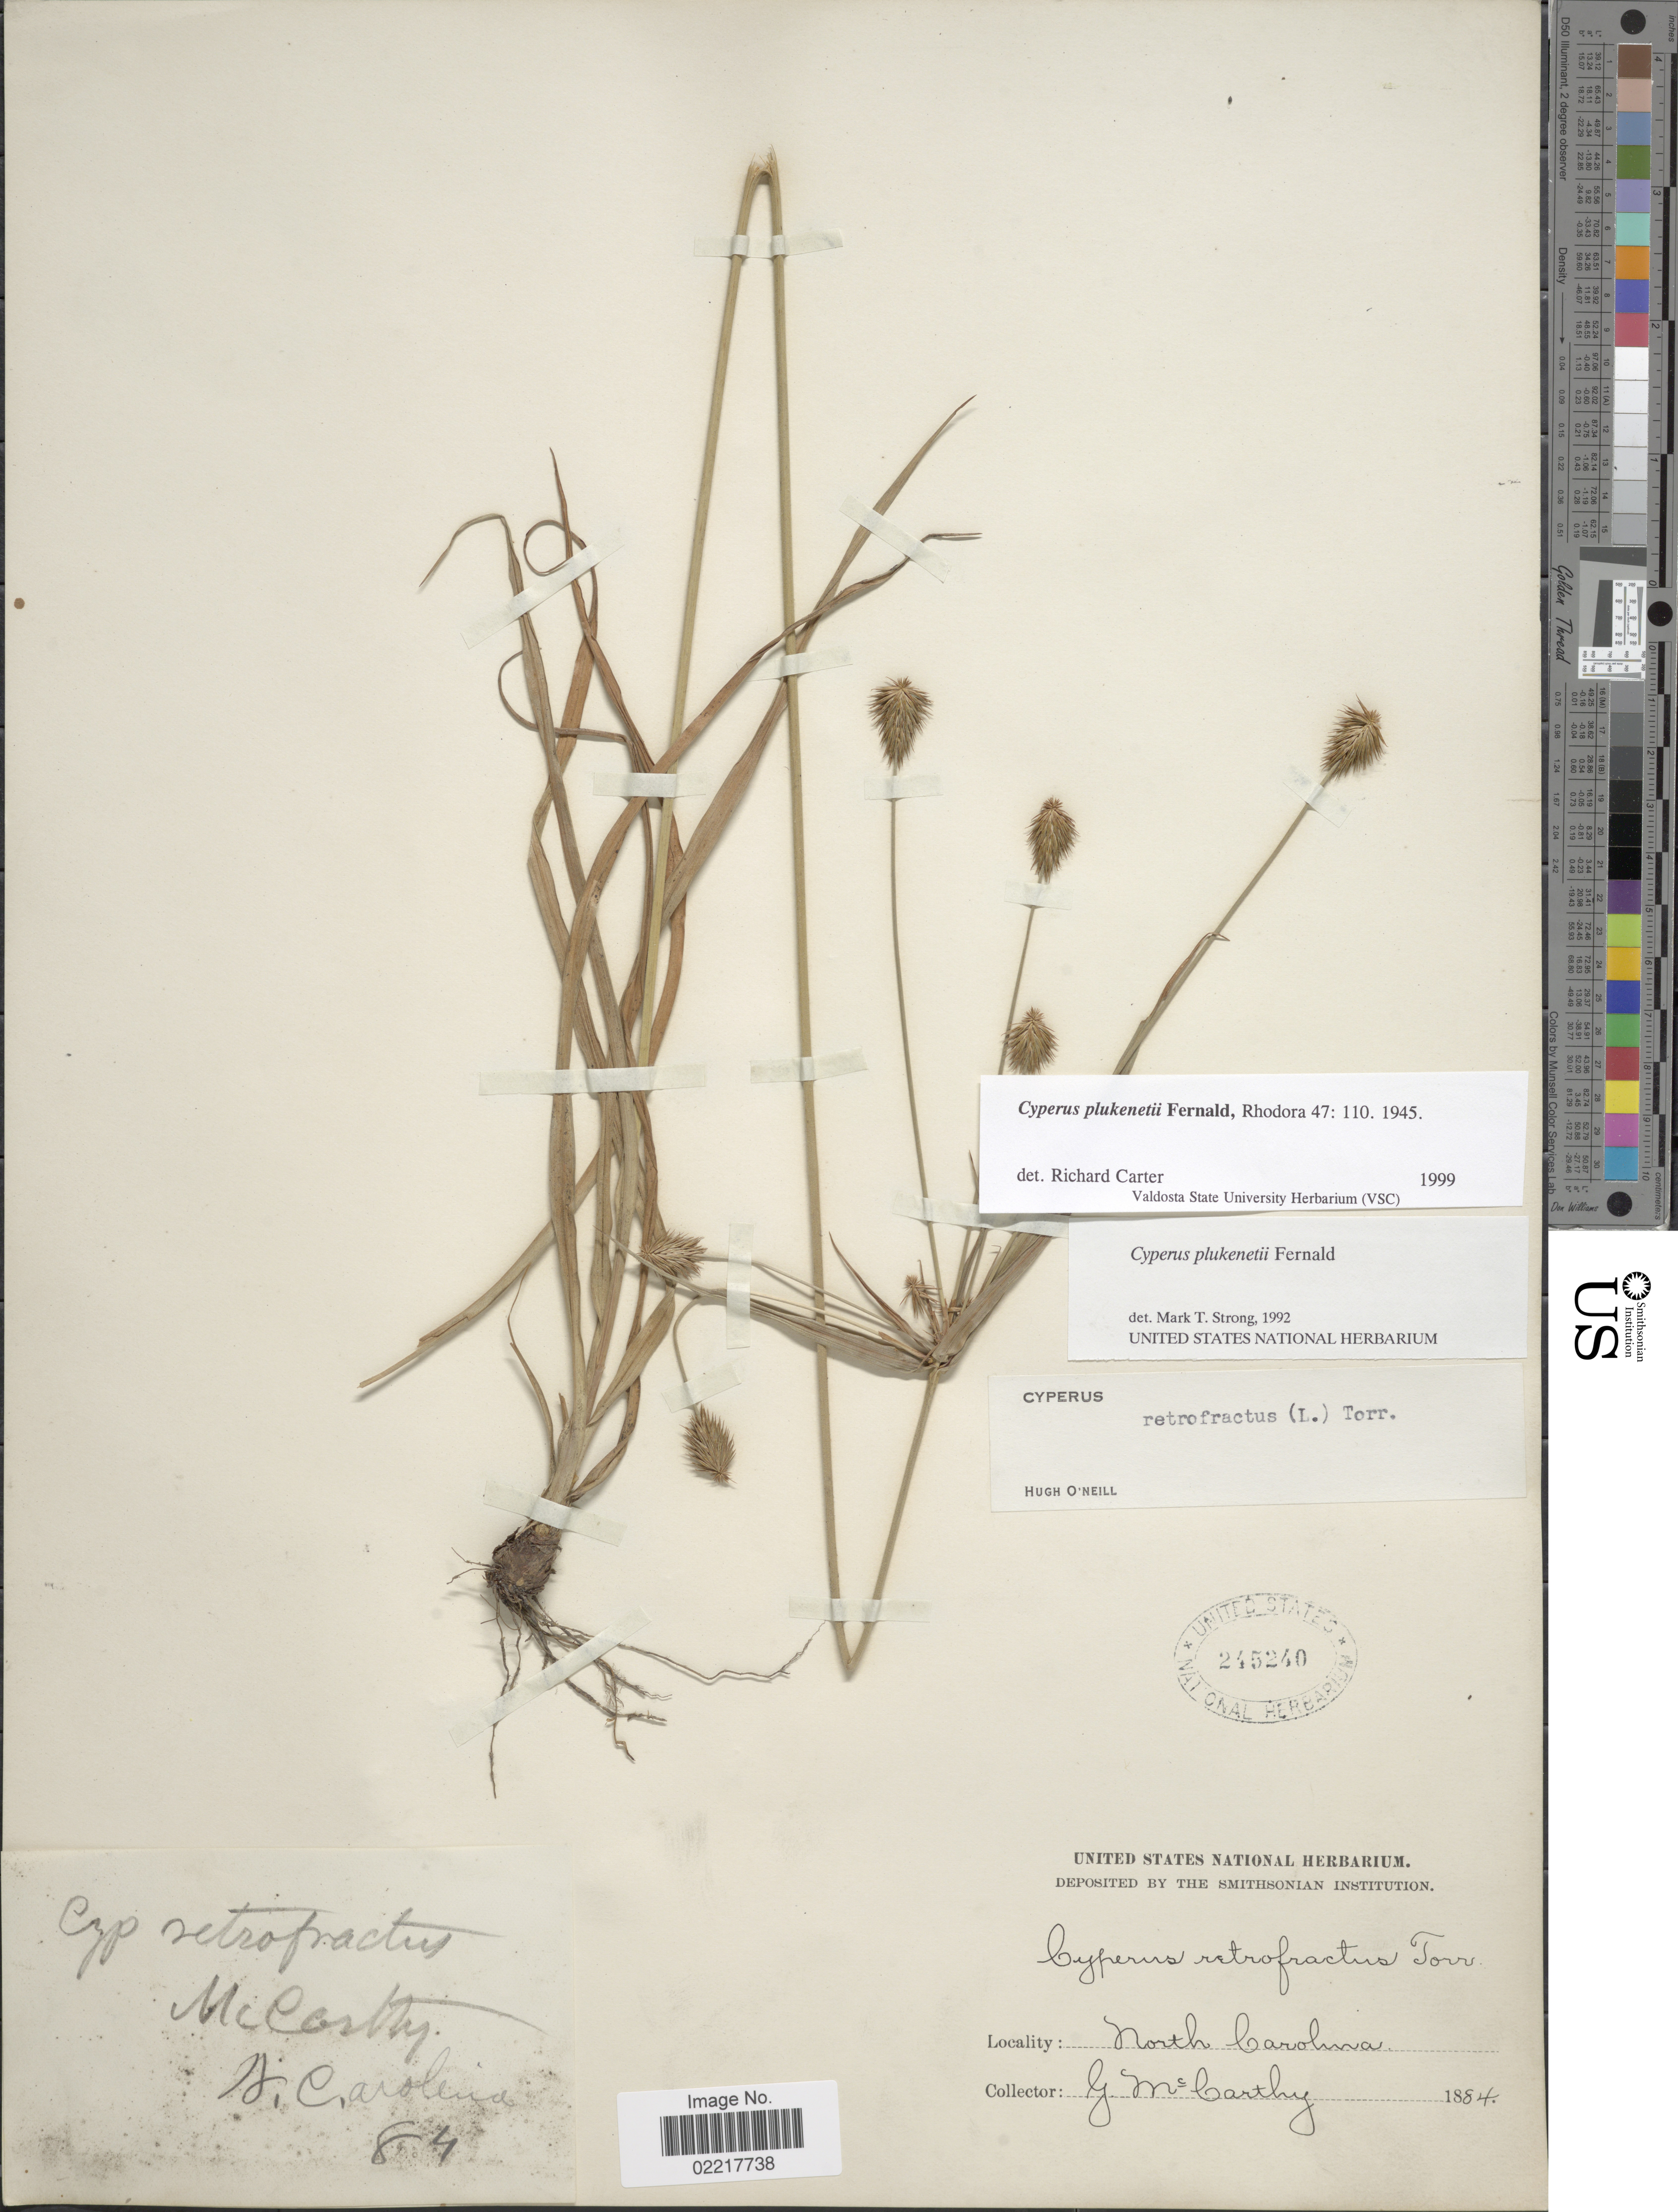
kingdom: Plantae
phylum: Tracheophyta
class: Liliopsida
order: Poales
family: Cyperaceae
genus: Cyperus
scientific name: Cyperus plukenetii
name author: Fernald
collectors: G. M. McCarthy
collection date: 1884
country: United States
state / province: North Carolina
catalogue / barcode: US 245240